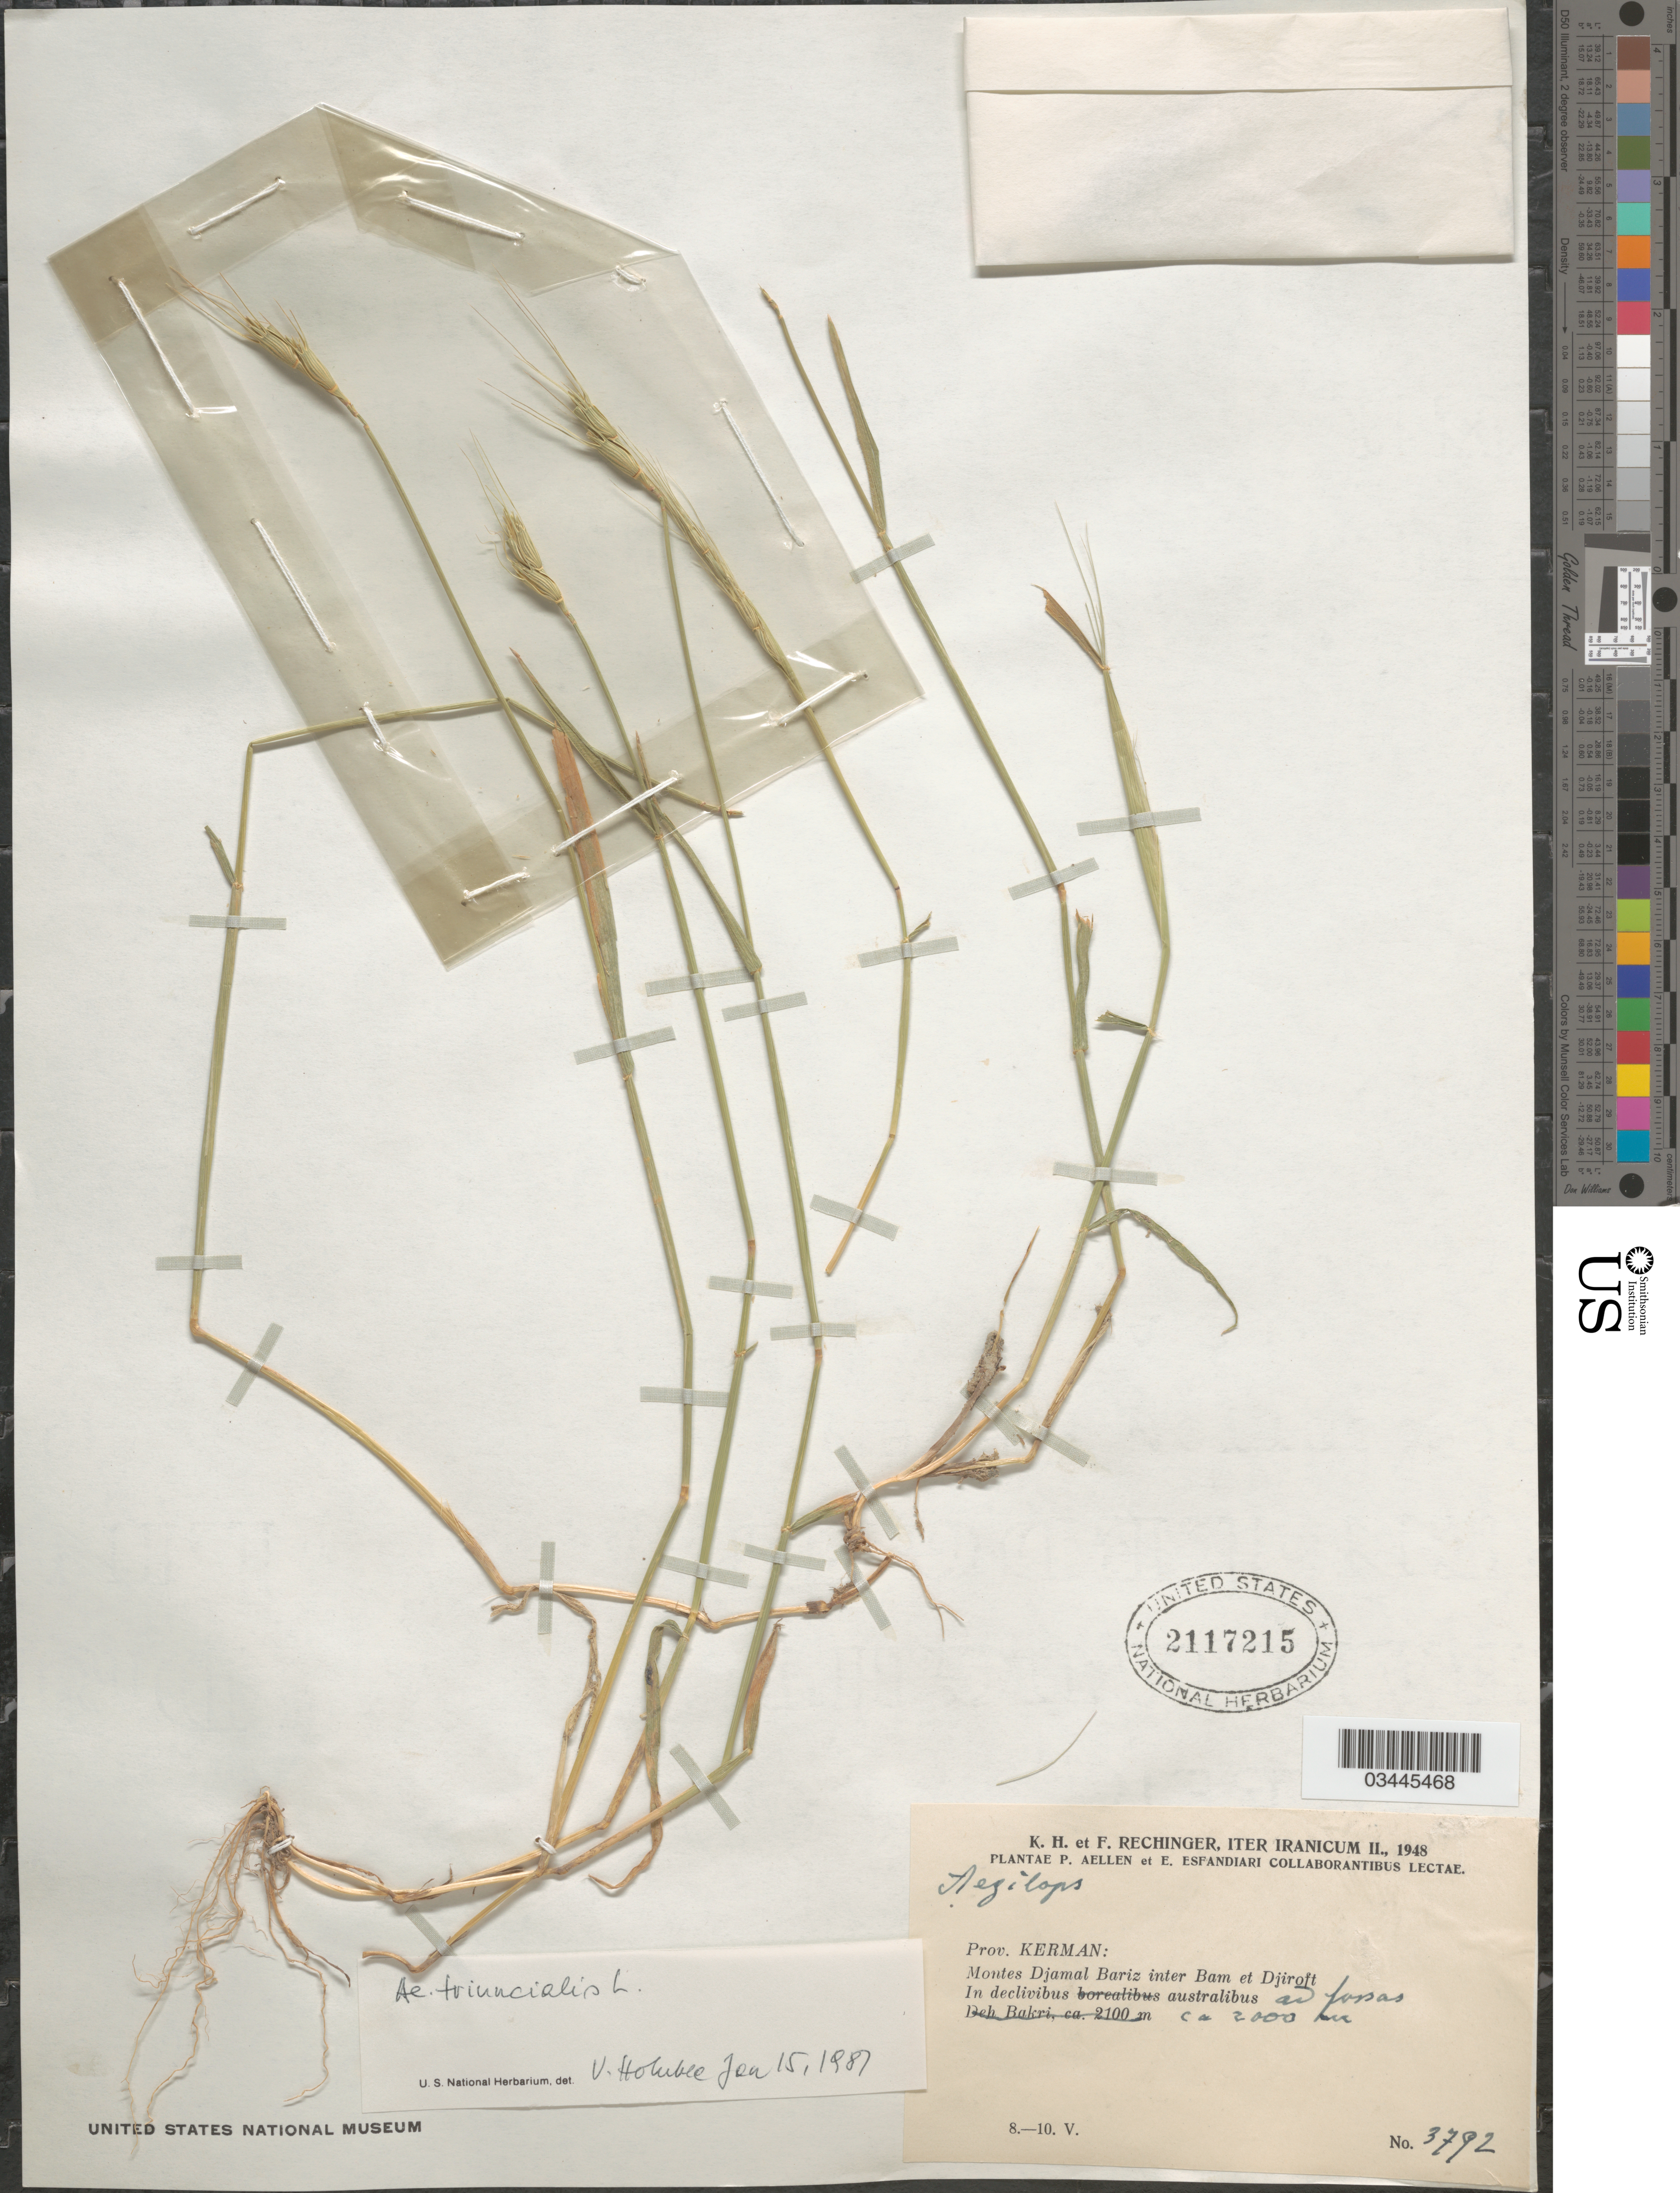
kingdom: Plantae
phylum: Tracheophyta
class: Liliopsida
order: Poales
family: Poaceae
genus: Aegilops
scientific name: Aegilops triuncialis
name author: L.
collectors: K. H. Rechinger & F. Rechinger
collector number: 3792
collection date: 1948-05-08/1948-05-10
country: Iran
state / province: Kerman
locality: Iter Iranicum II., 1948. Montes Djamal Bariz inter Bam et Djiroft. In declivibus australibus ad fossas.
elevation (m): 2000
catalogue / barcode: US 2117215